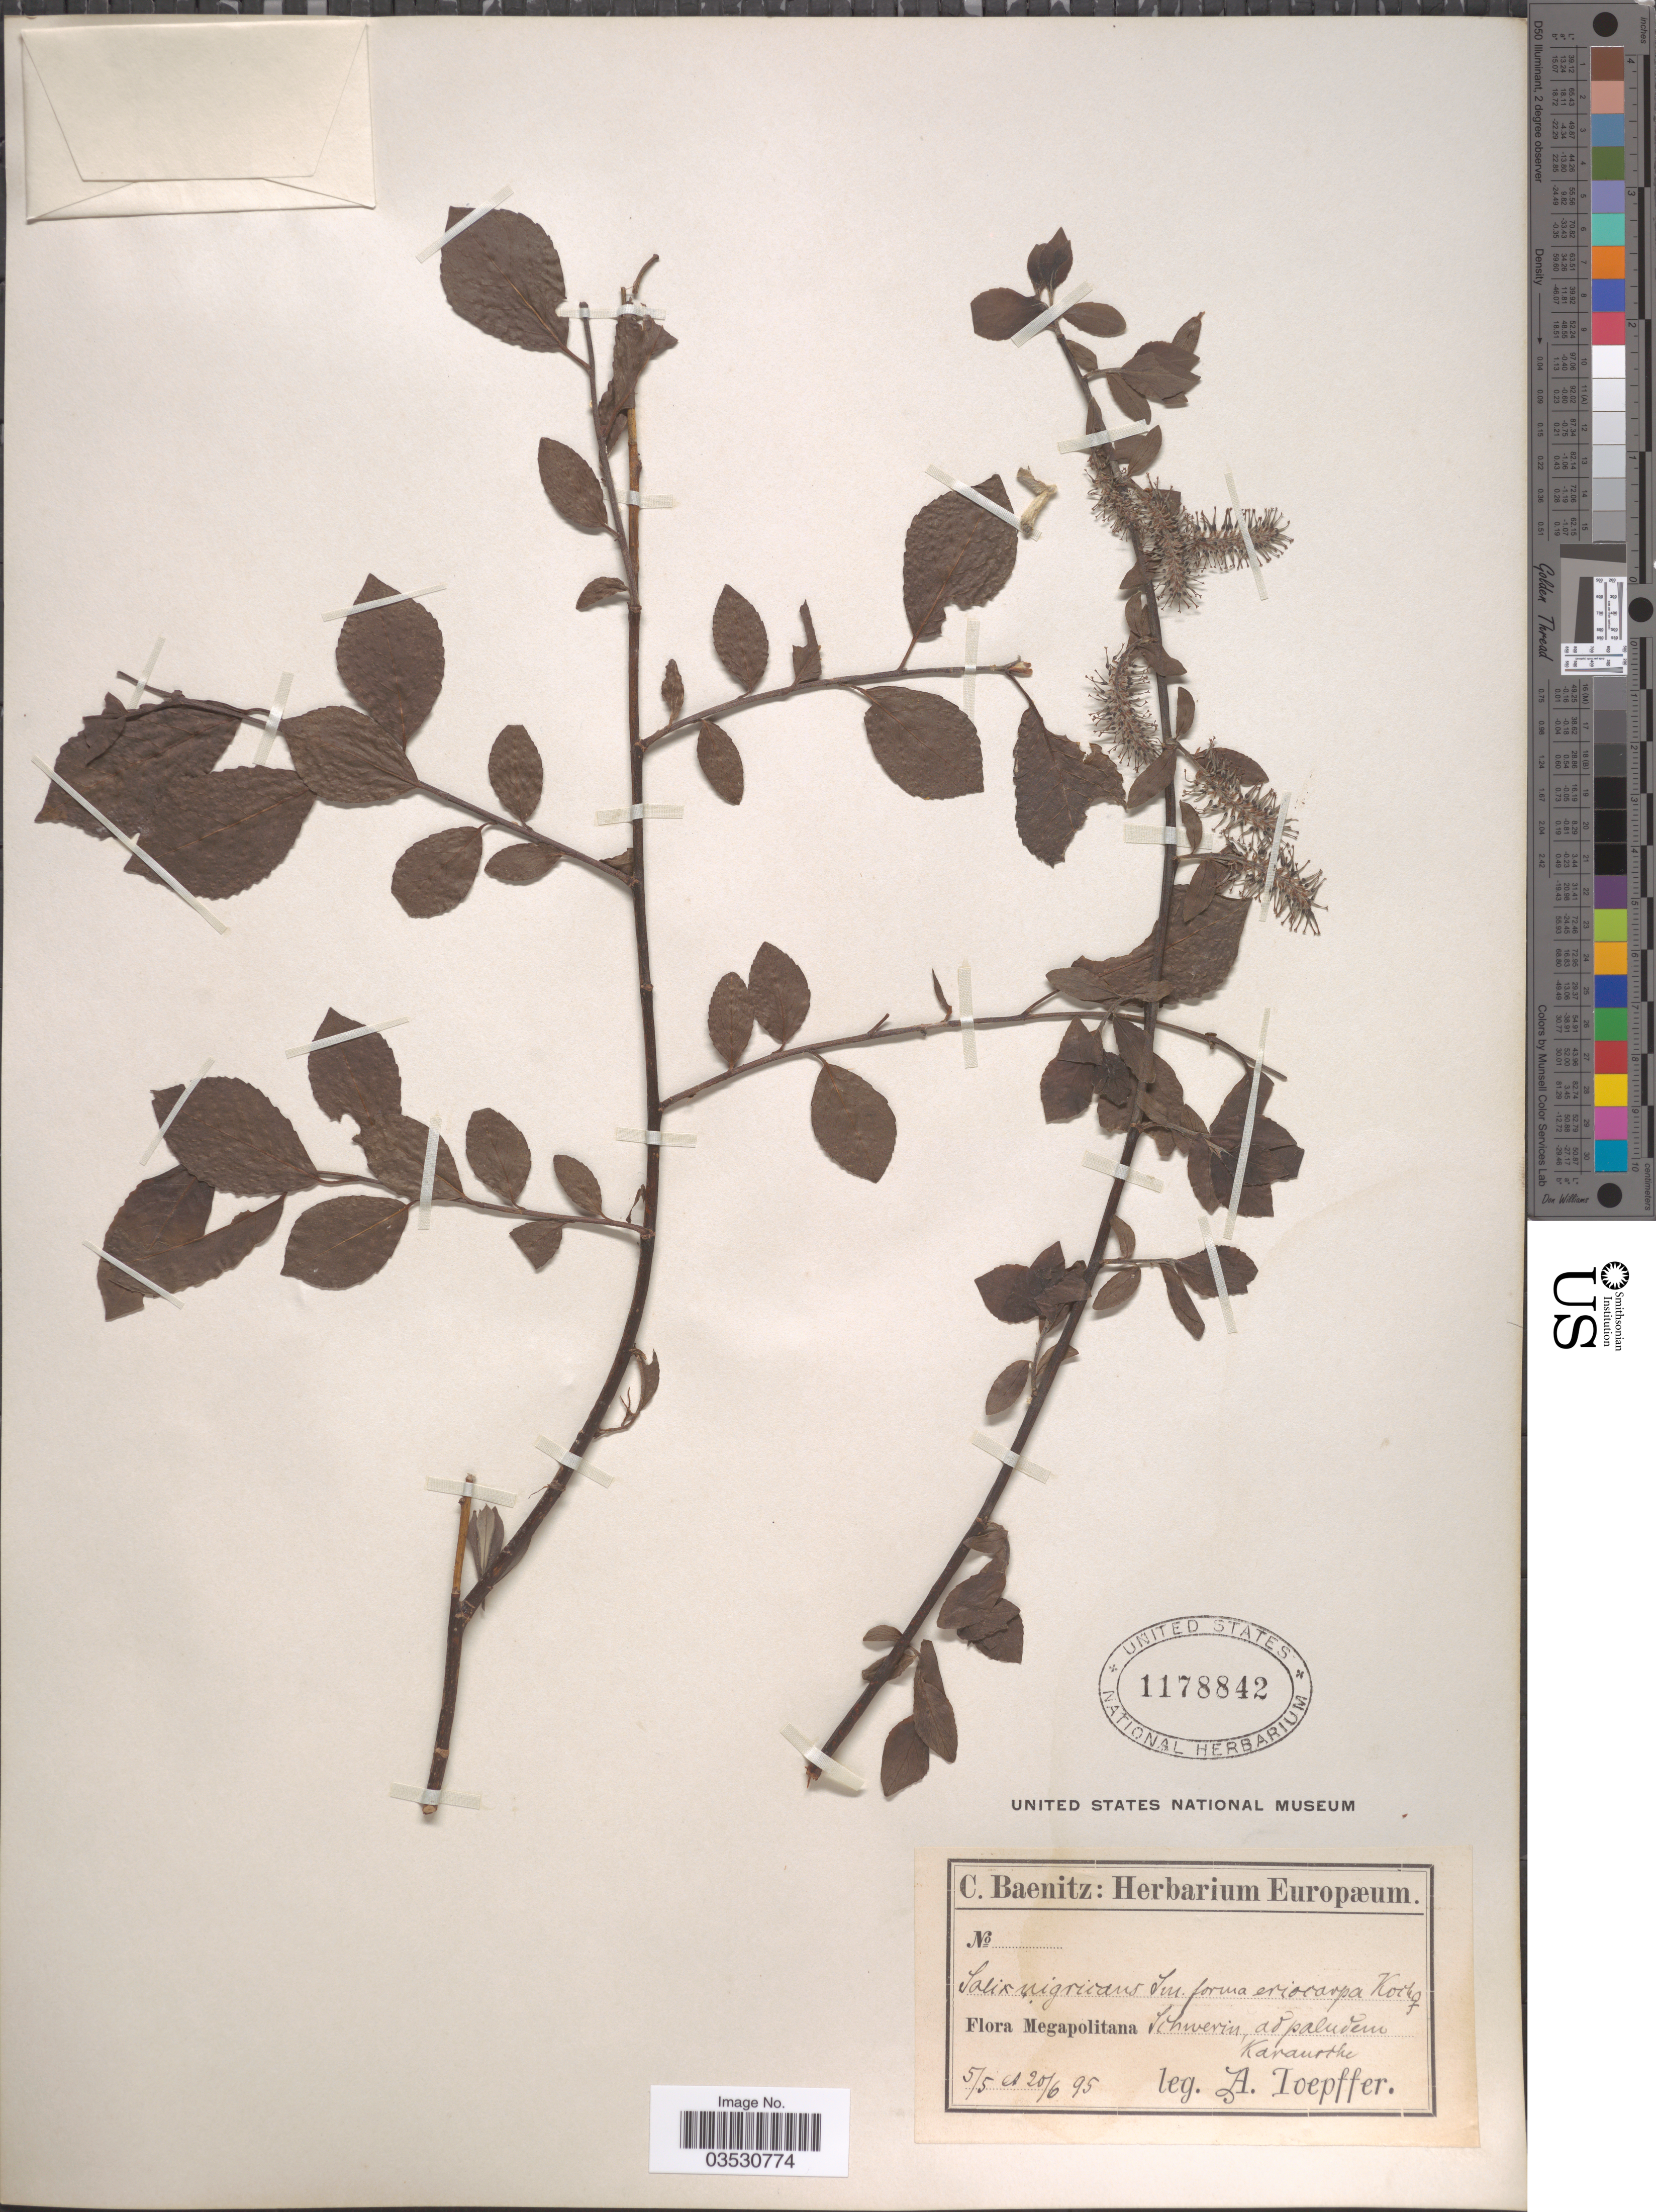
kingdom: Plantae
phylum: Tracheophyta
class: Magnoliopsida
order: Malpighiales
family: Salicaceae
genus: Salix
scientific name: Salix nigricans f. eriocarpa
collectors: A. Toepffer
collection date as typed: Transcribed d/m/y: 5/5/95 to 20/6/95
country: Germany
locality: Megapolitana. Schwerin, ad paludem Karausche.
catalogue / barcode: US 1178842